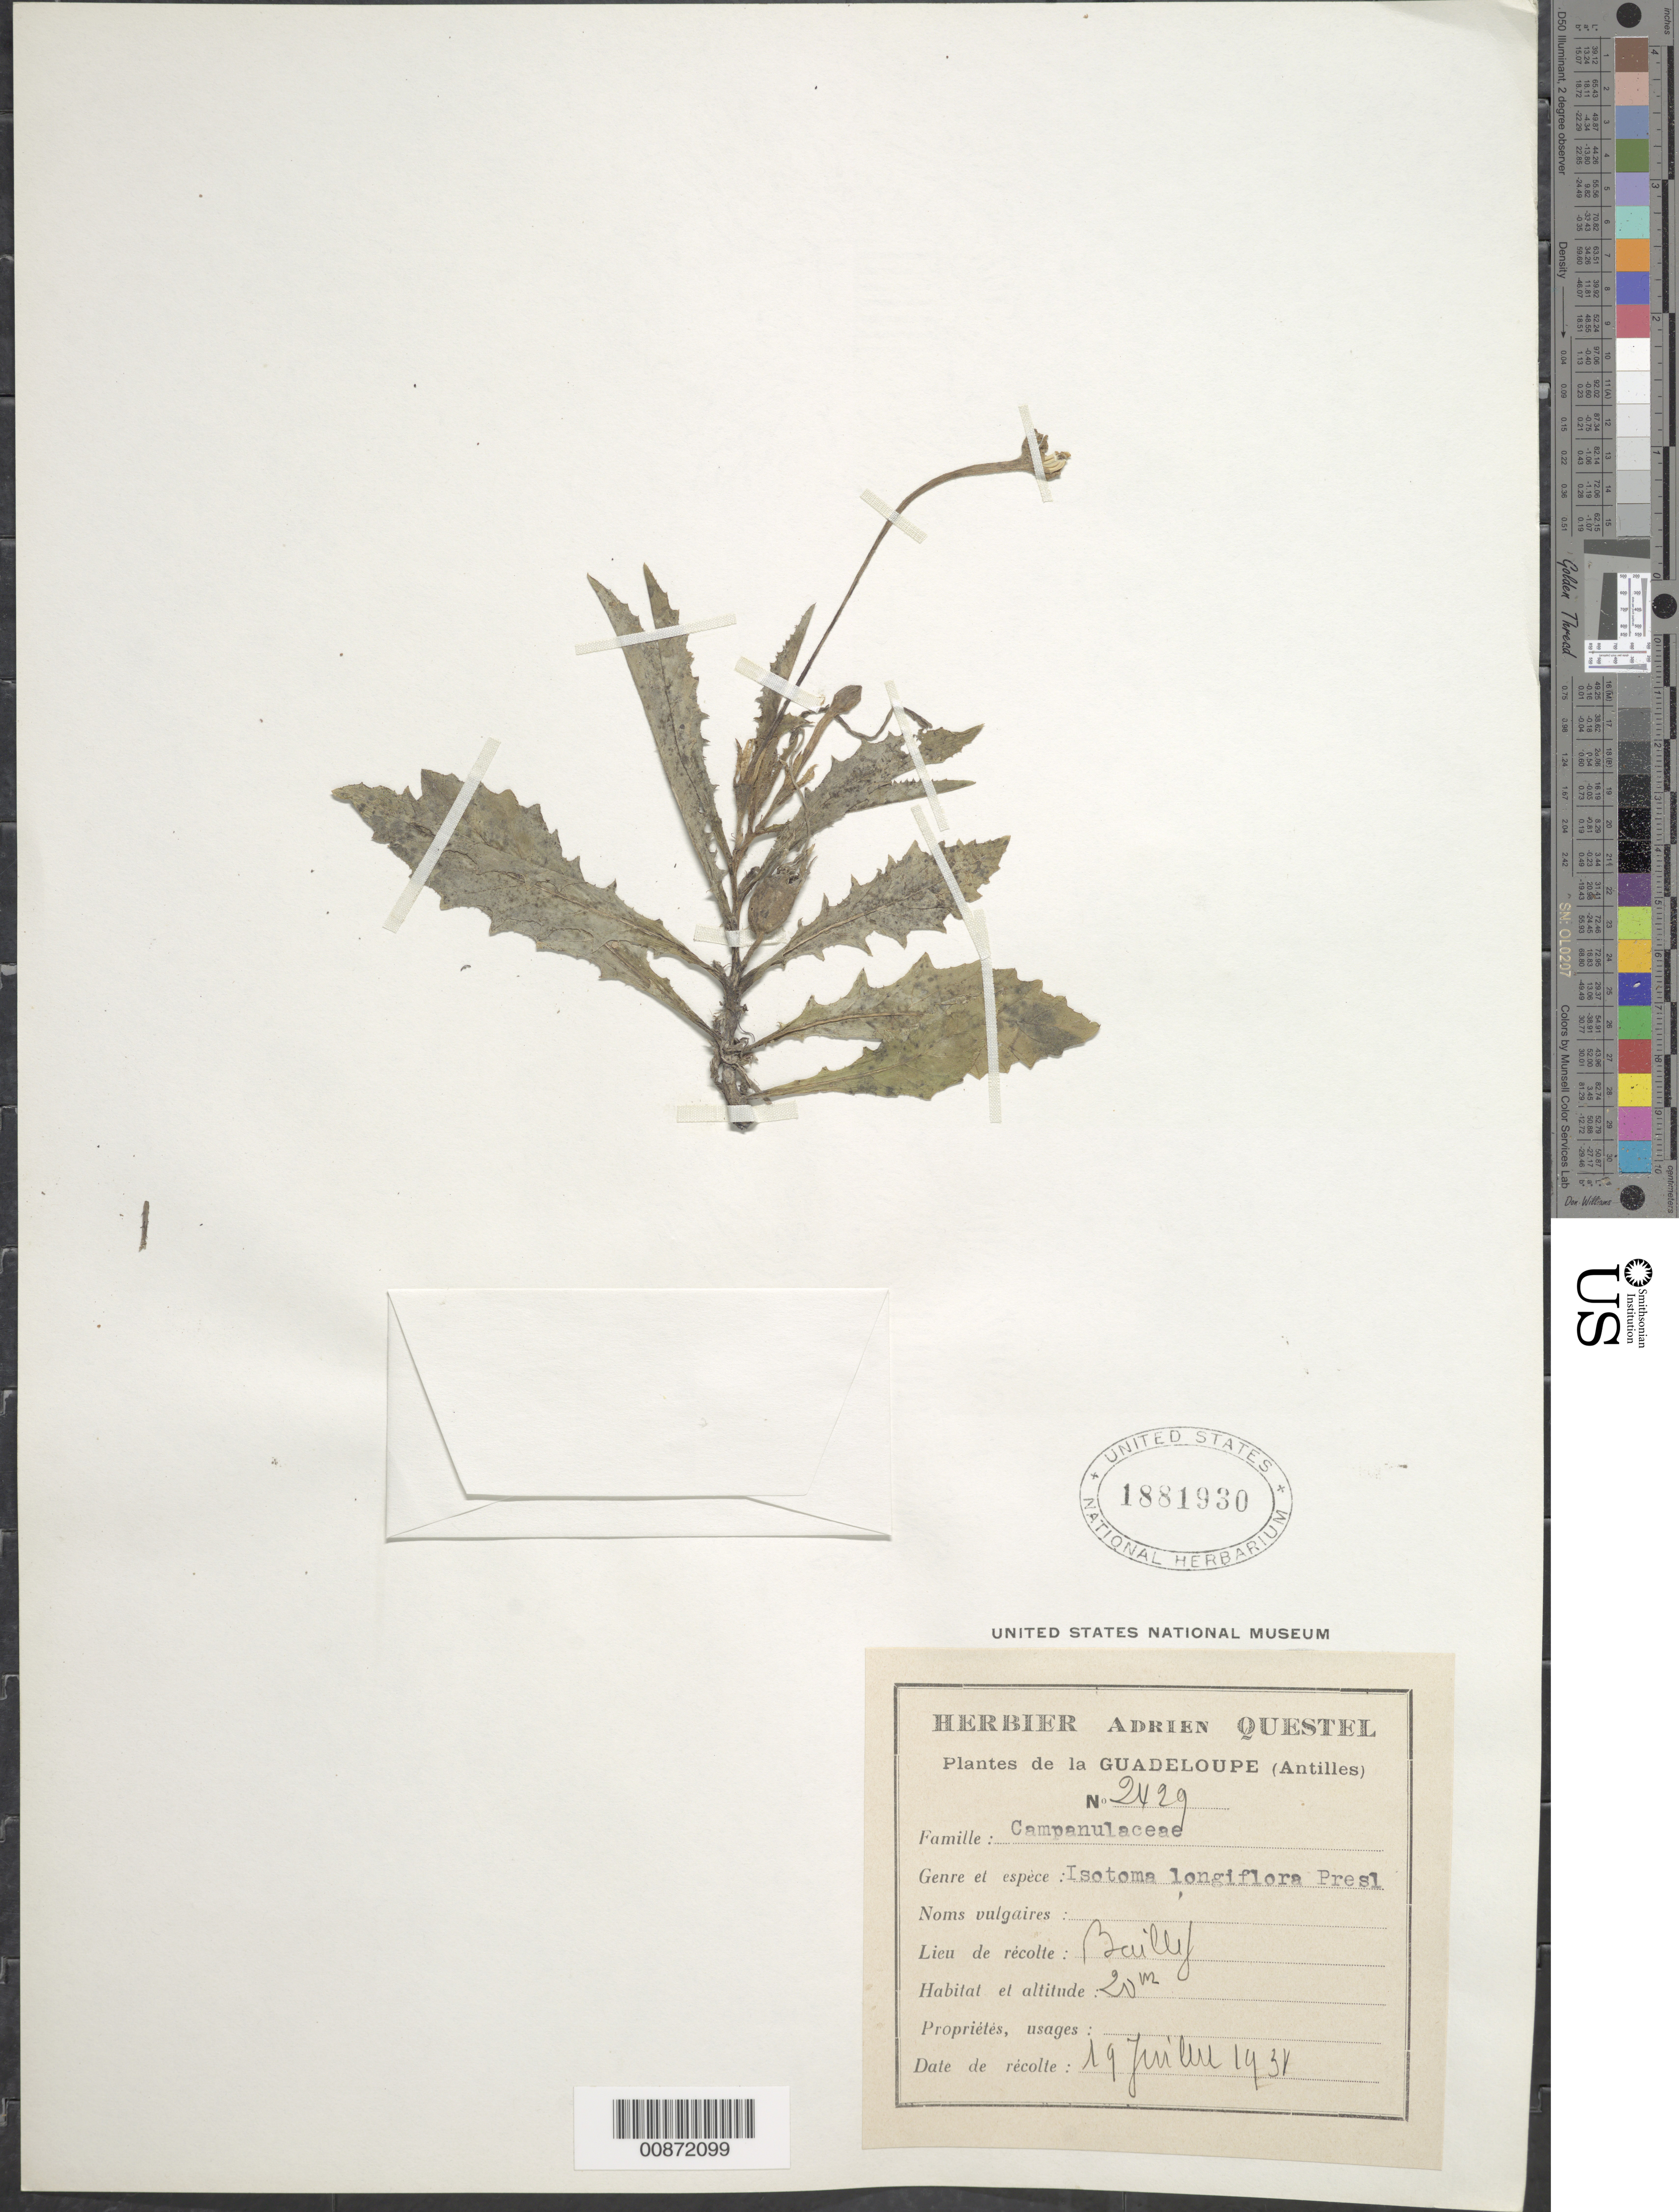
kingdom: Plantae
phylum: Tracheophyta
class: Magnoliopsida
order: Asterales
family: Campanulaceae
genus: Hippobroma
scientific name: Hippobroma longiflora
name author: (L.) G. Don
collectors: A. Questel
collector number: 2429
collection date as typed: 19 Feb 1938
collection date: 1938-02-19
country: Guadeloupe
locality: Baileu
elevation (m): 20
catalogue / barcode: US 1881930